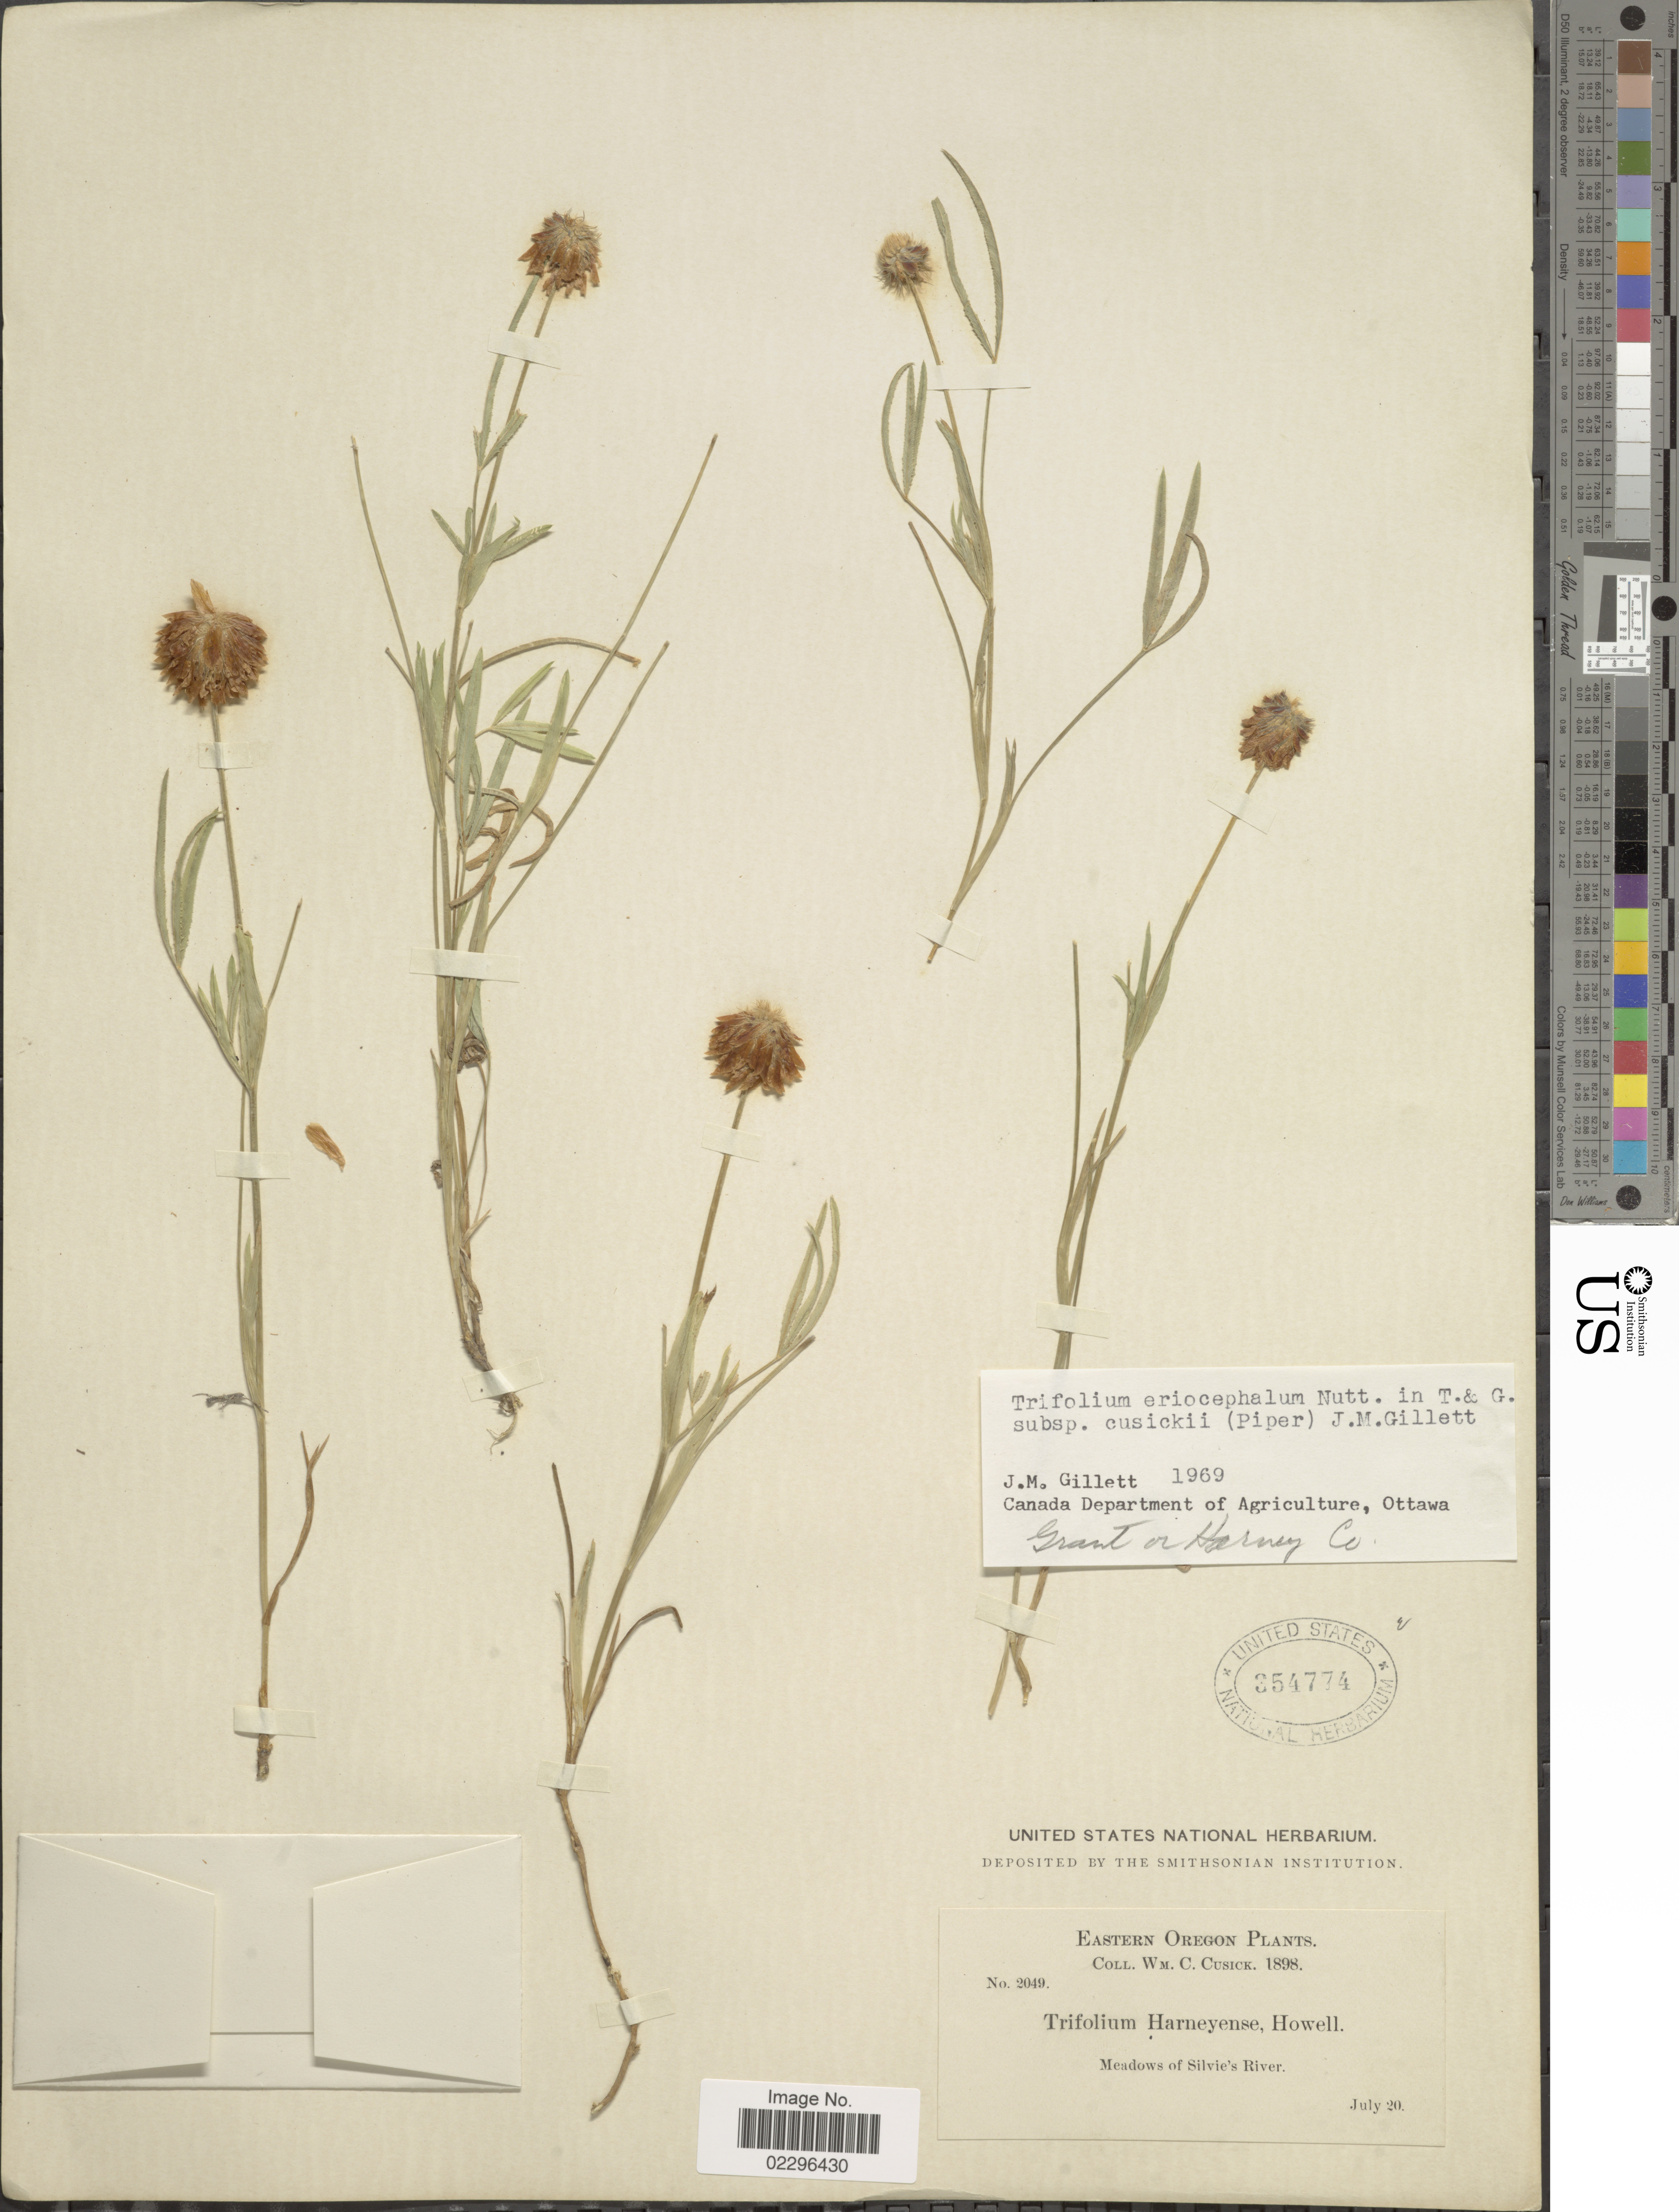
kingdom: Plantae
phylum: Tracheophyta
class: Magnoliopsida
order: Fabales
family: Fabaceae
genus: Trifolium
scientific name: Trifolium eriocephalum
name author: Nutt.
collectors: W. C. Cusick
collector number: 2049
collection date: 1898-07-20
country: United States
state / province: Oregon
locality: Eastern Oregon, Meadows of Silvie's River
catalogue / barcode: US 354774